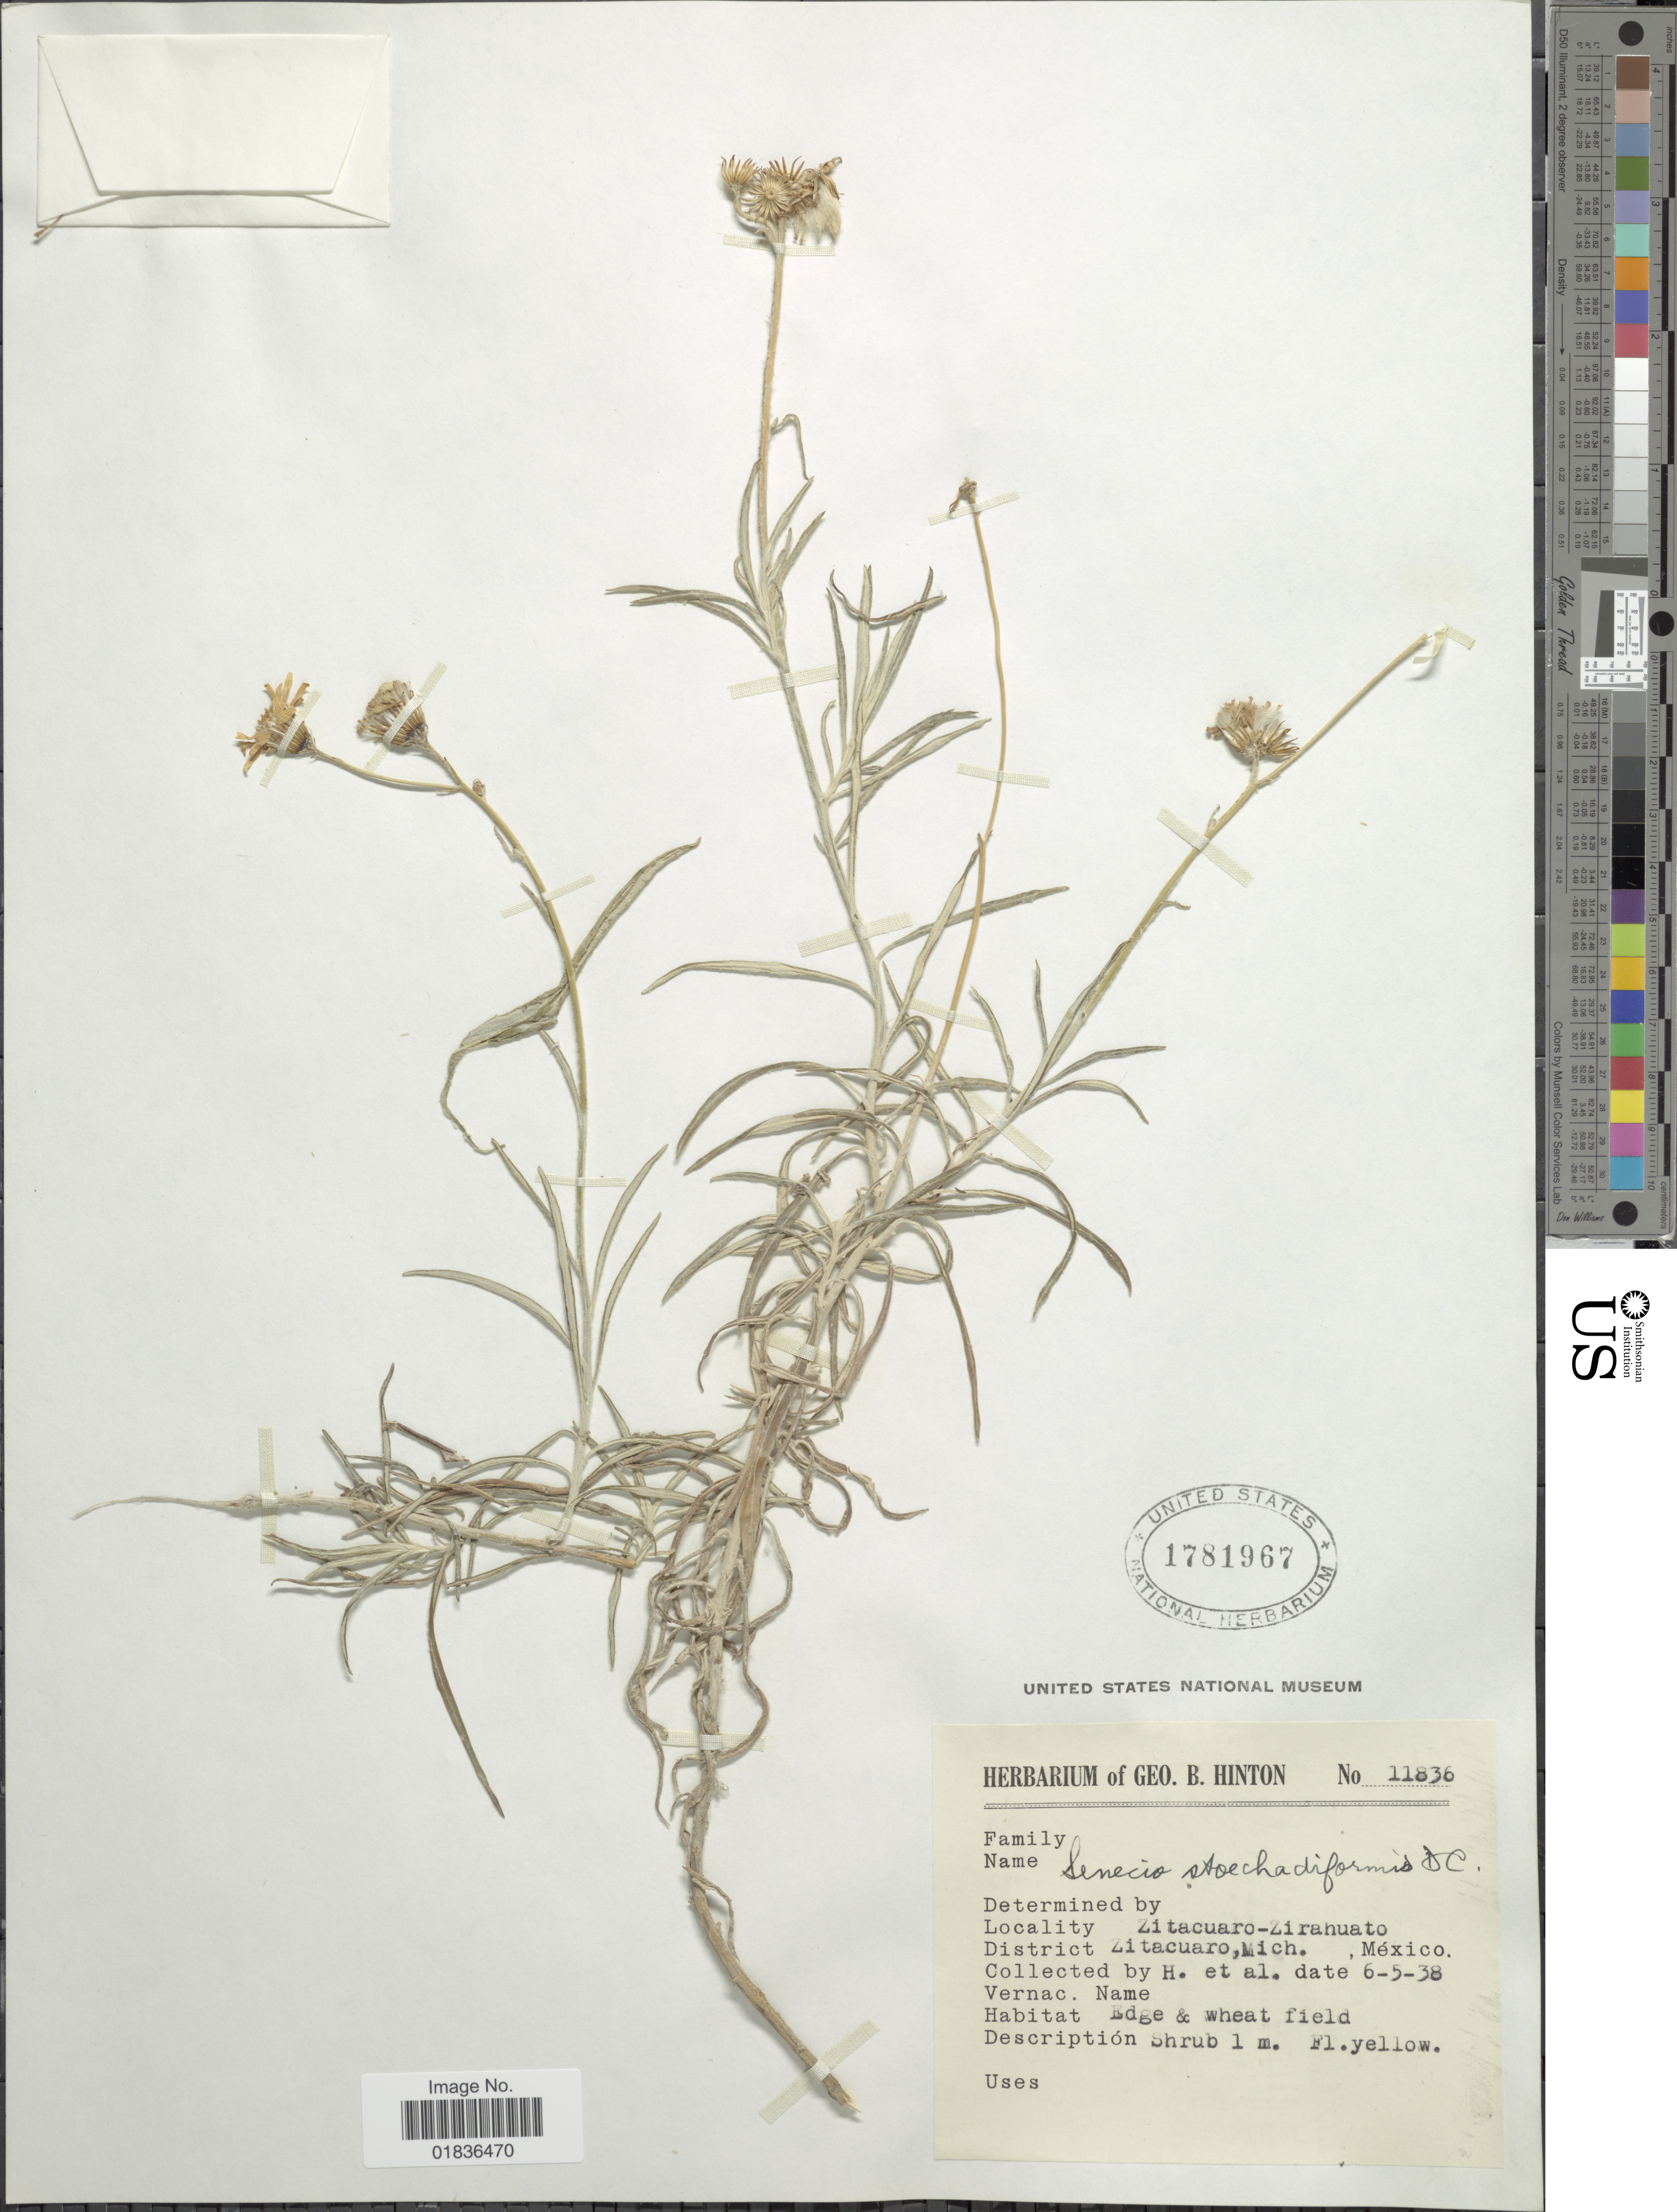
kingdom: Plantae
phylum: Tracheophyta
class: Magnoliopsida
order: Asterales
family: Asteraceae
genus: Senecio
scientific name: Senecio stoechadiformis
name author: DC.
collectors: G. B. Hinton & et al.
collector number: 11836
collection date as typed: Transcribed d/m/y: 5/6/38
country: Mexico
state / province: Michoacán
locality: Zitacuaro-Zirahuato, District Zitacuaro.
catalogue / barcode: US 1781967